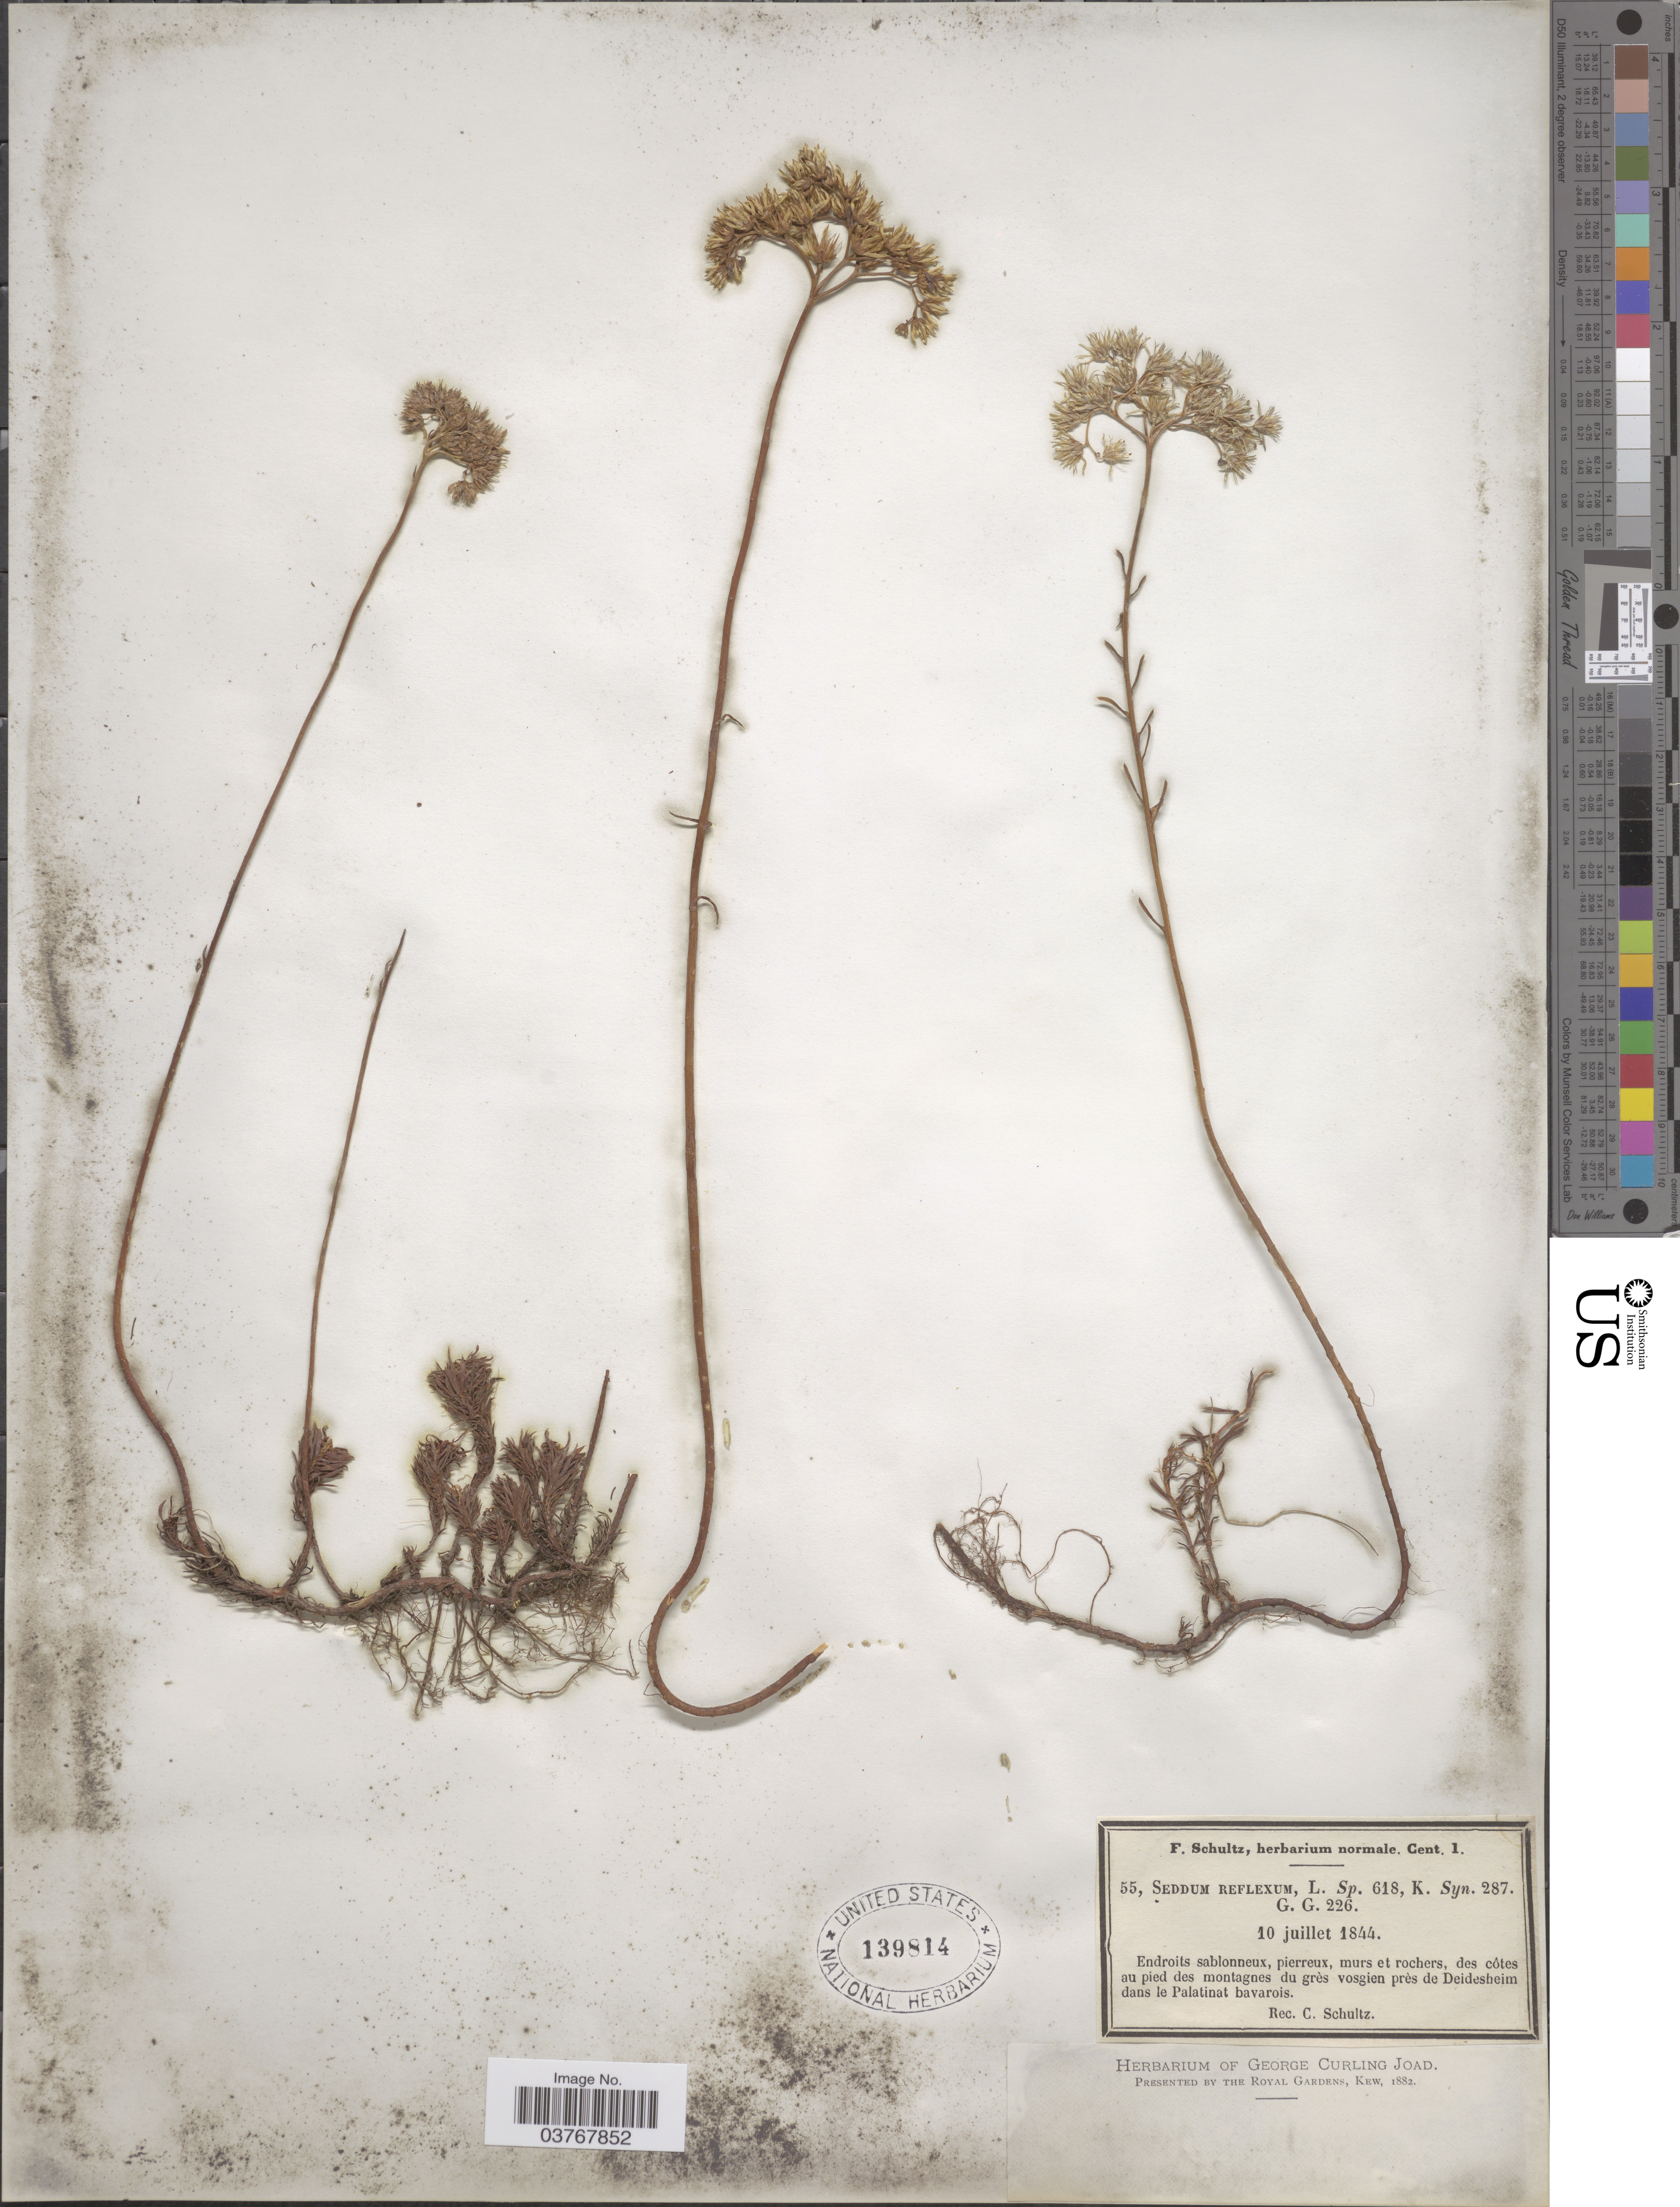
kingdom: Plantae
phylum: Tracheophyta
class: Magnoliopsida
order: Saxifragales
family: Crassulaceae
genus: Petrosedum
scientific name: Petrosedum rupestre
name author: (L.) P.V. Heath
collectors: C. H. Schultz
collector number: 55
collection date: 1844-07-10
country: Germany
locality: Endroits sablonneux, pierreux, murs et rochers, des côtes au pied des montagnes du grès vosgien près de Deidesheim dans le Palatinat bavarois.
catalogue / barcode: US 139814